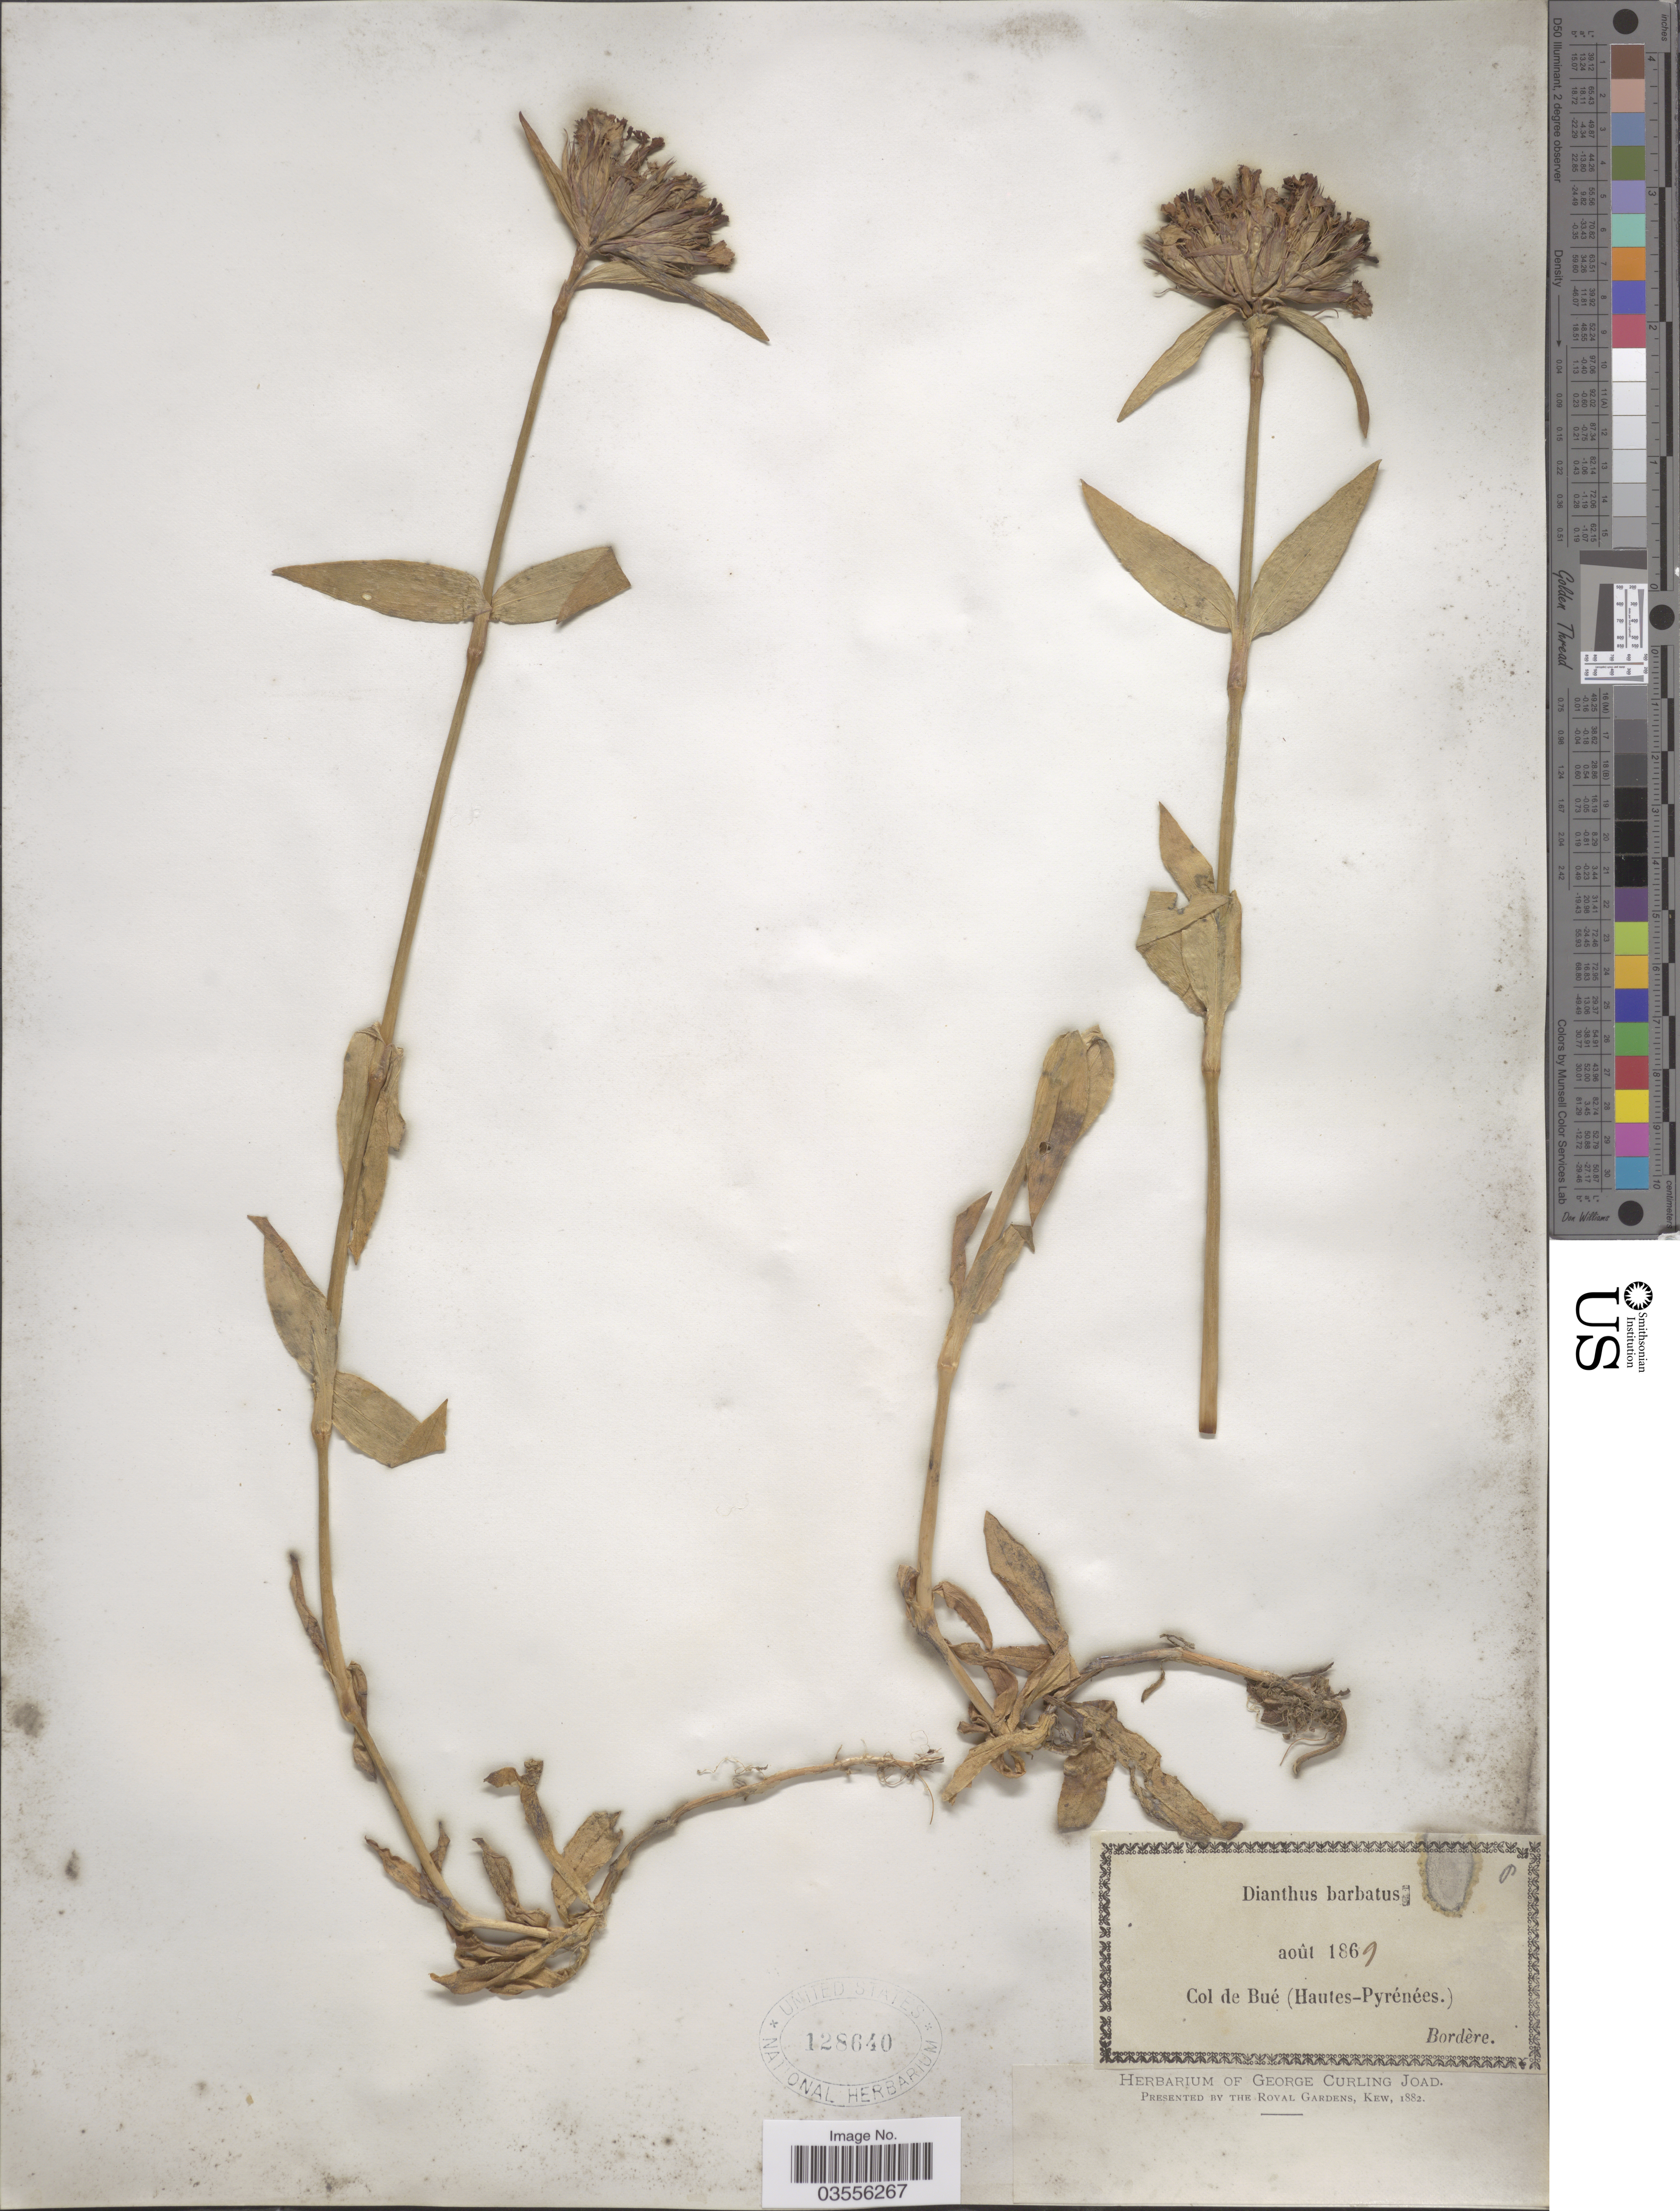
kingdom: Plantae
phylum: Tracheophyta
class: Magnoliopsida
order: Caryophyllales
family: Caryophyllaceae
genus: Dianthus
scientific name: Dianthus barbatus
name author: L.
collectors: -. Bordère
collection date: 1869-08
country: France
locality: Col de Bué (Hautes-Pyrénées).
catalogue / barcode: US 128640